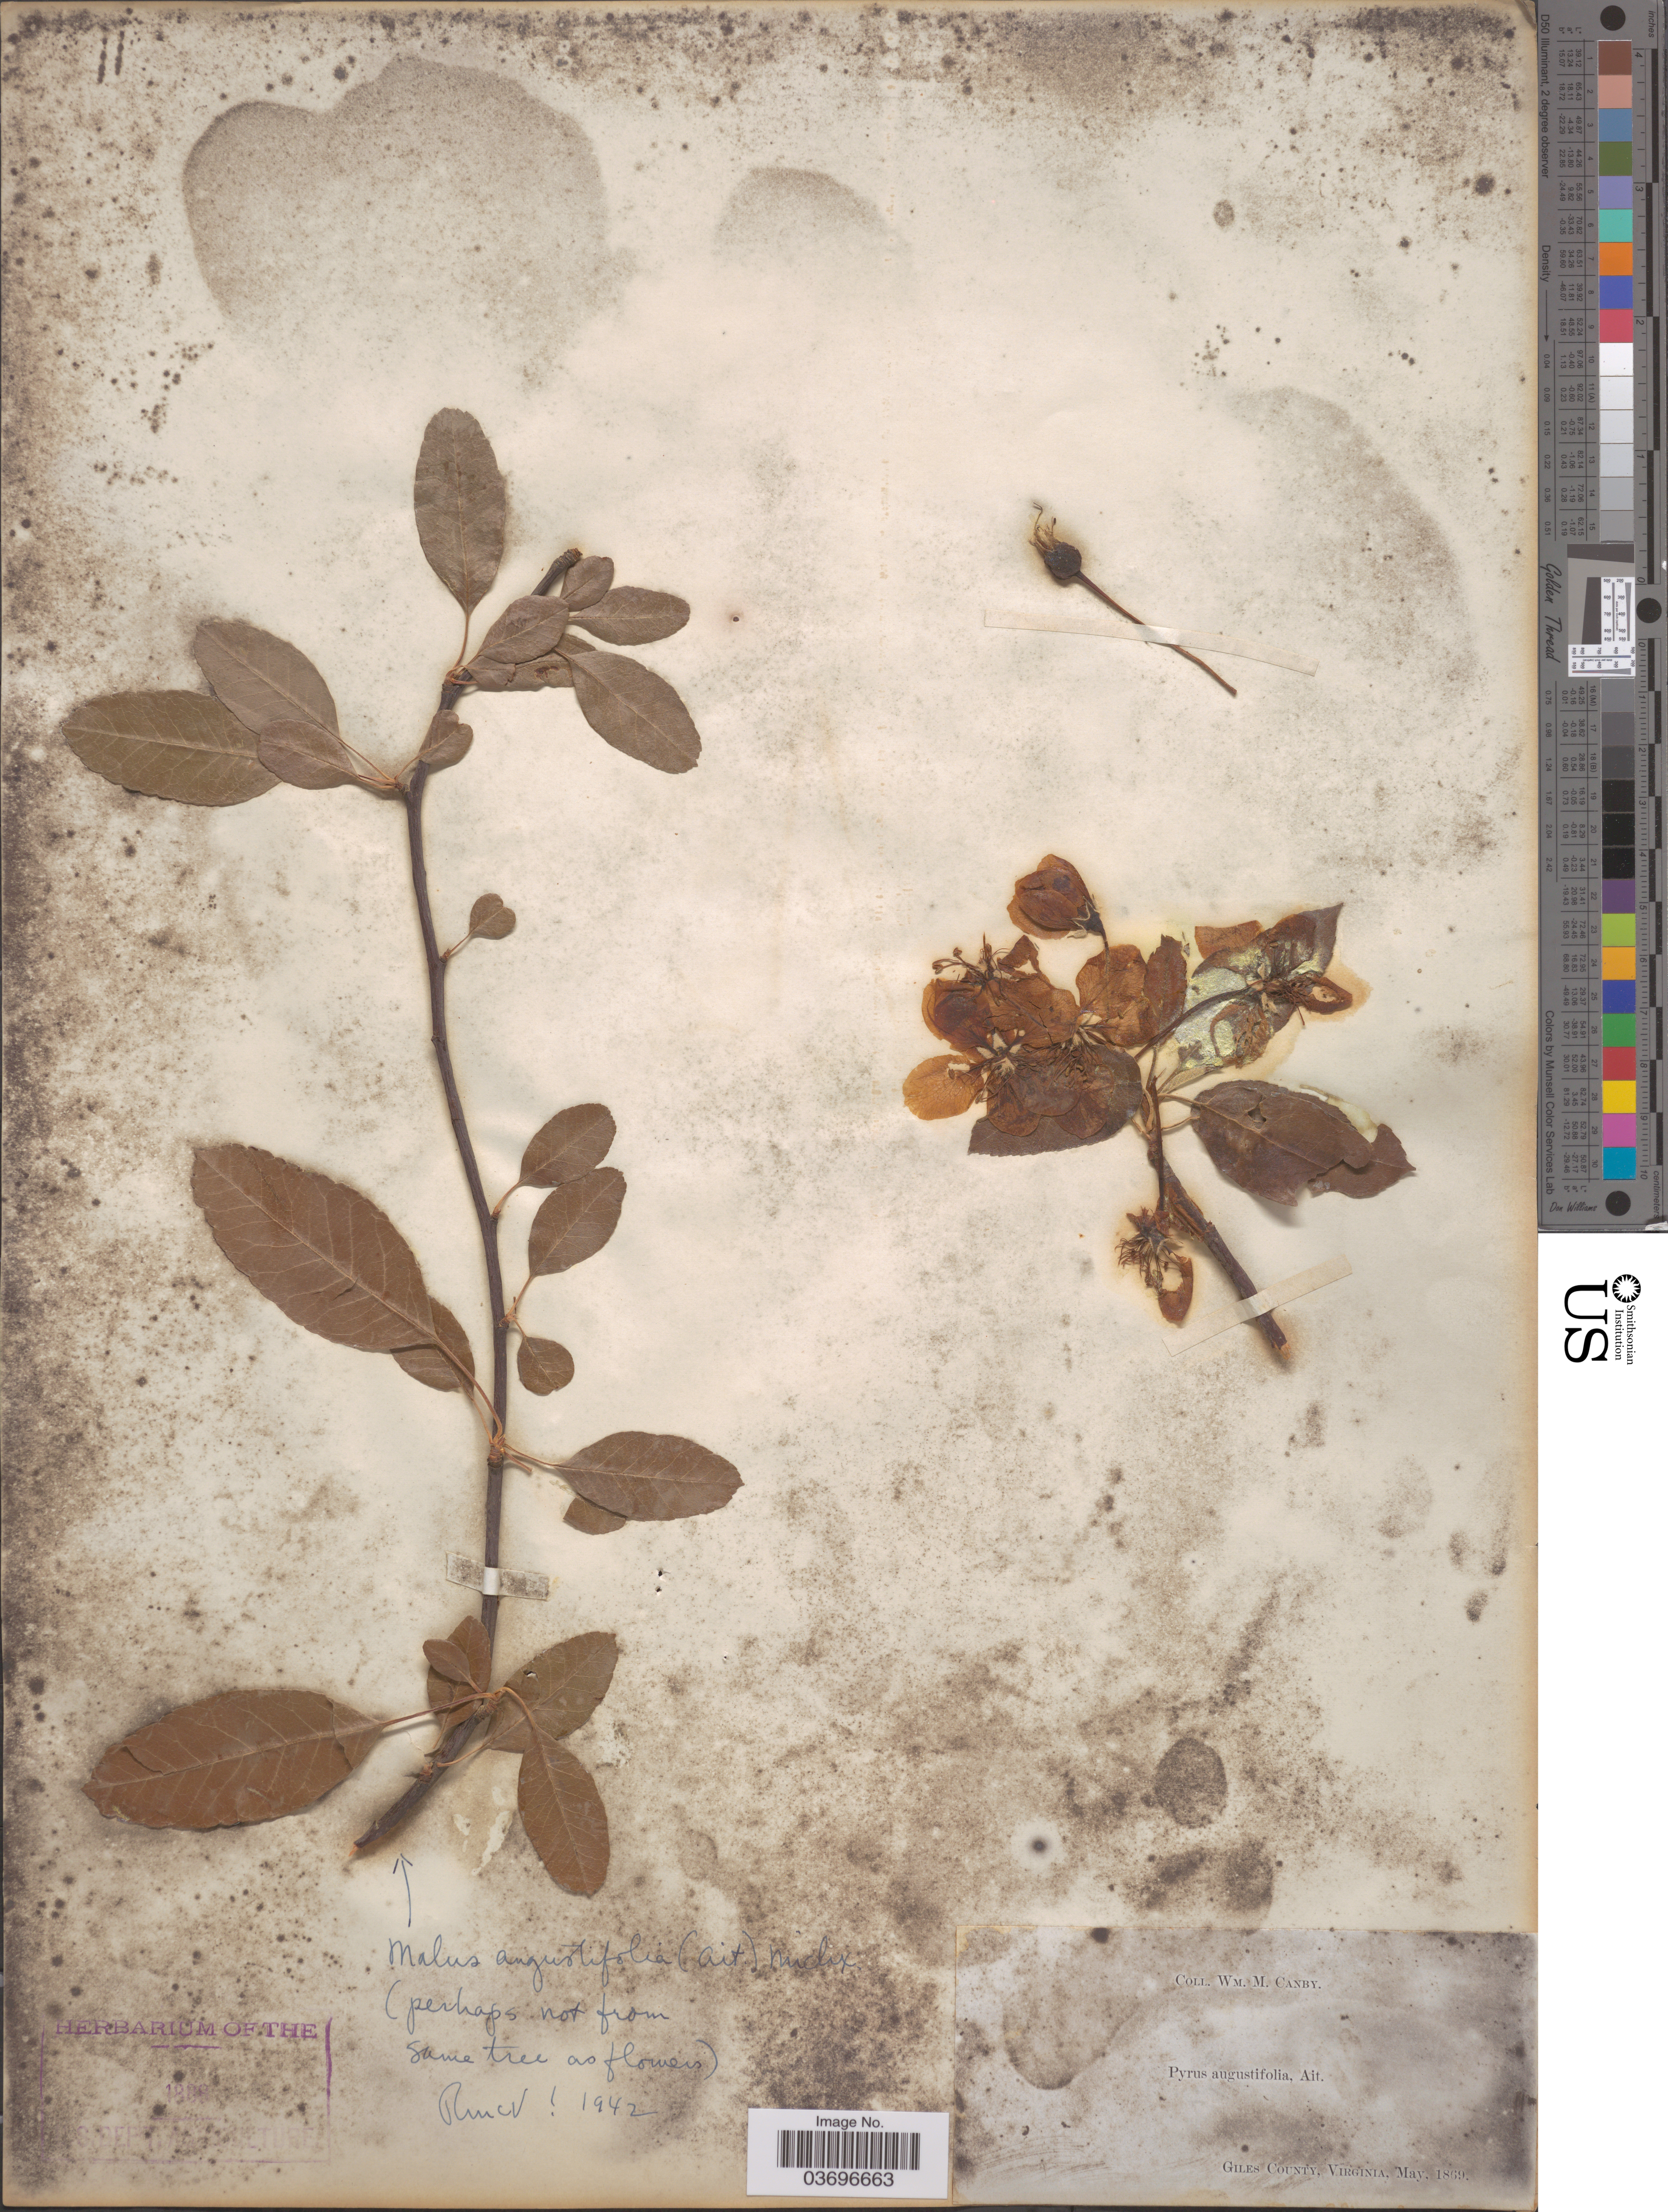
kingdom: Plantae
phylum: Tracheophyta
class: Magnoliopsida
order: Rosales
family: Rosaceae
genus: Malus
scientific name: Malus angustifolia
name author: (Aiton) Michx.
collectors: W. M. Canby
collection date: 1869-05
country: United States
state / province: Virginia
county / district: Giles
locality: Giles County.